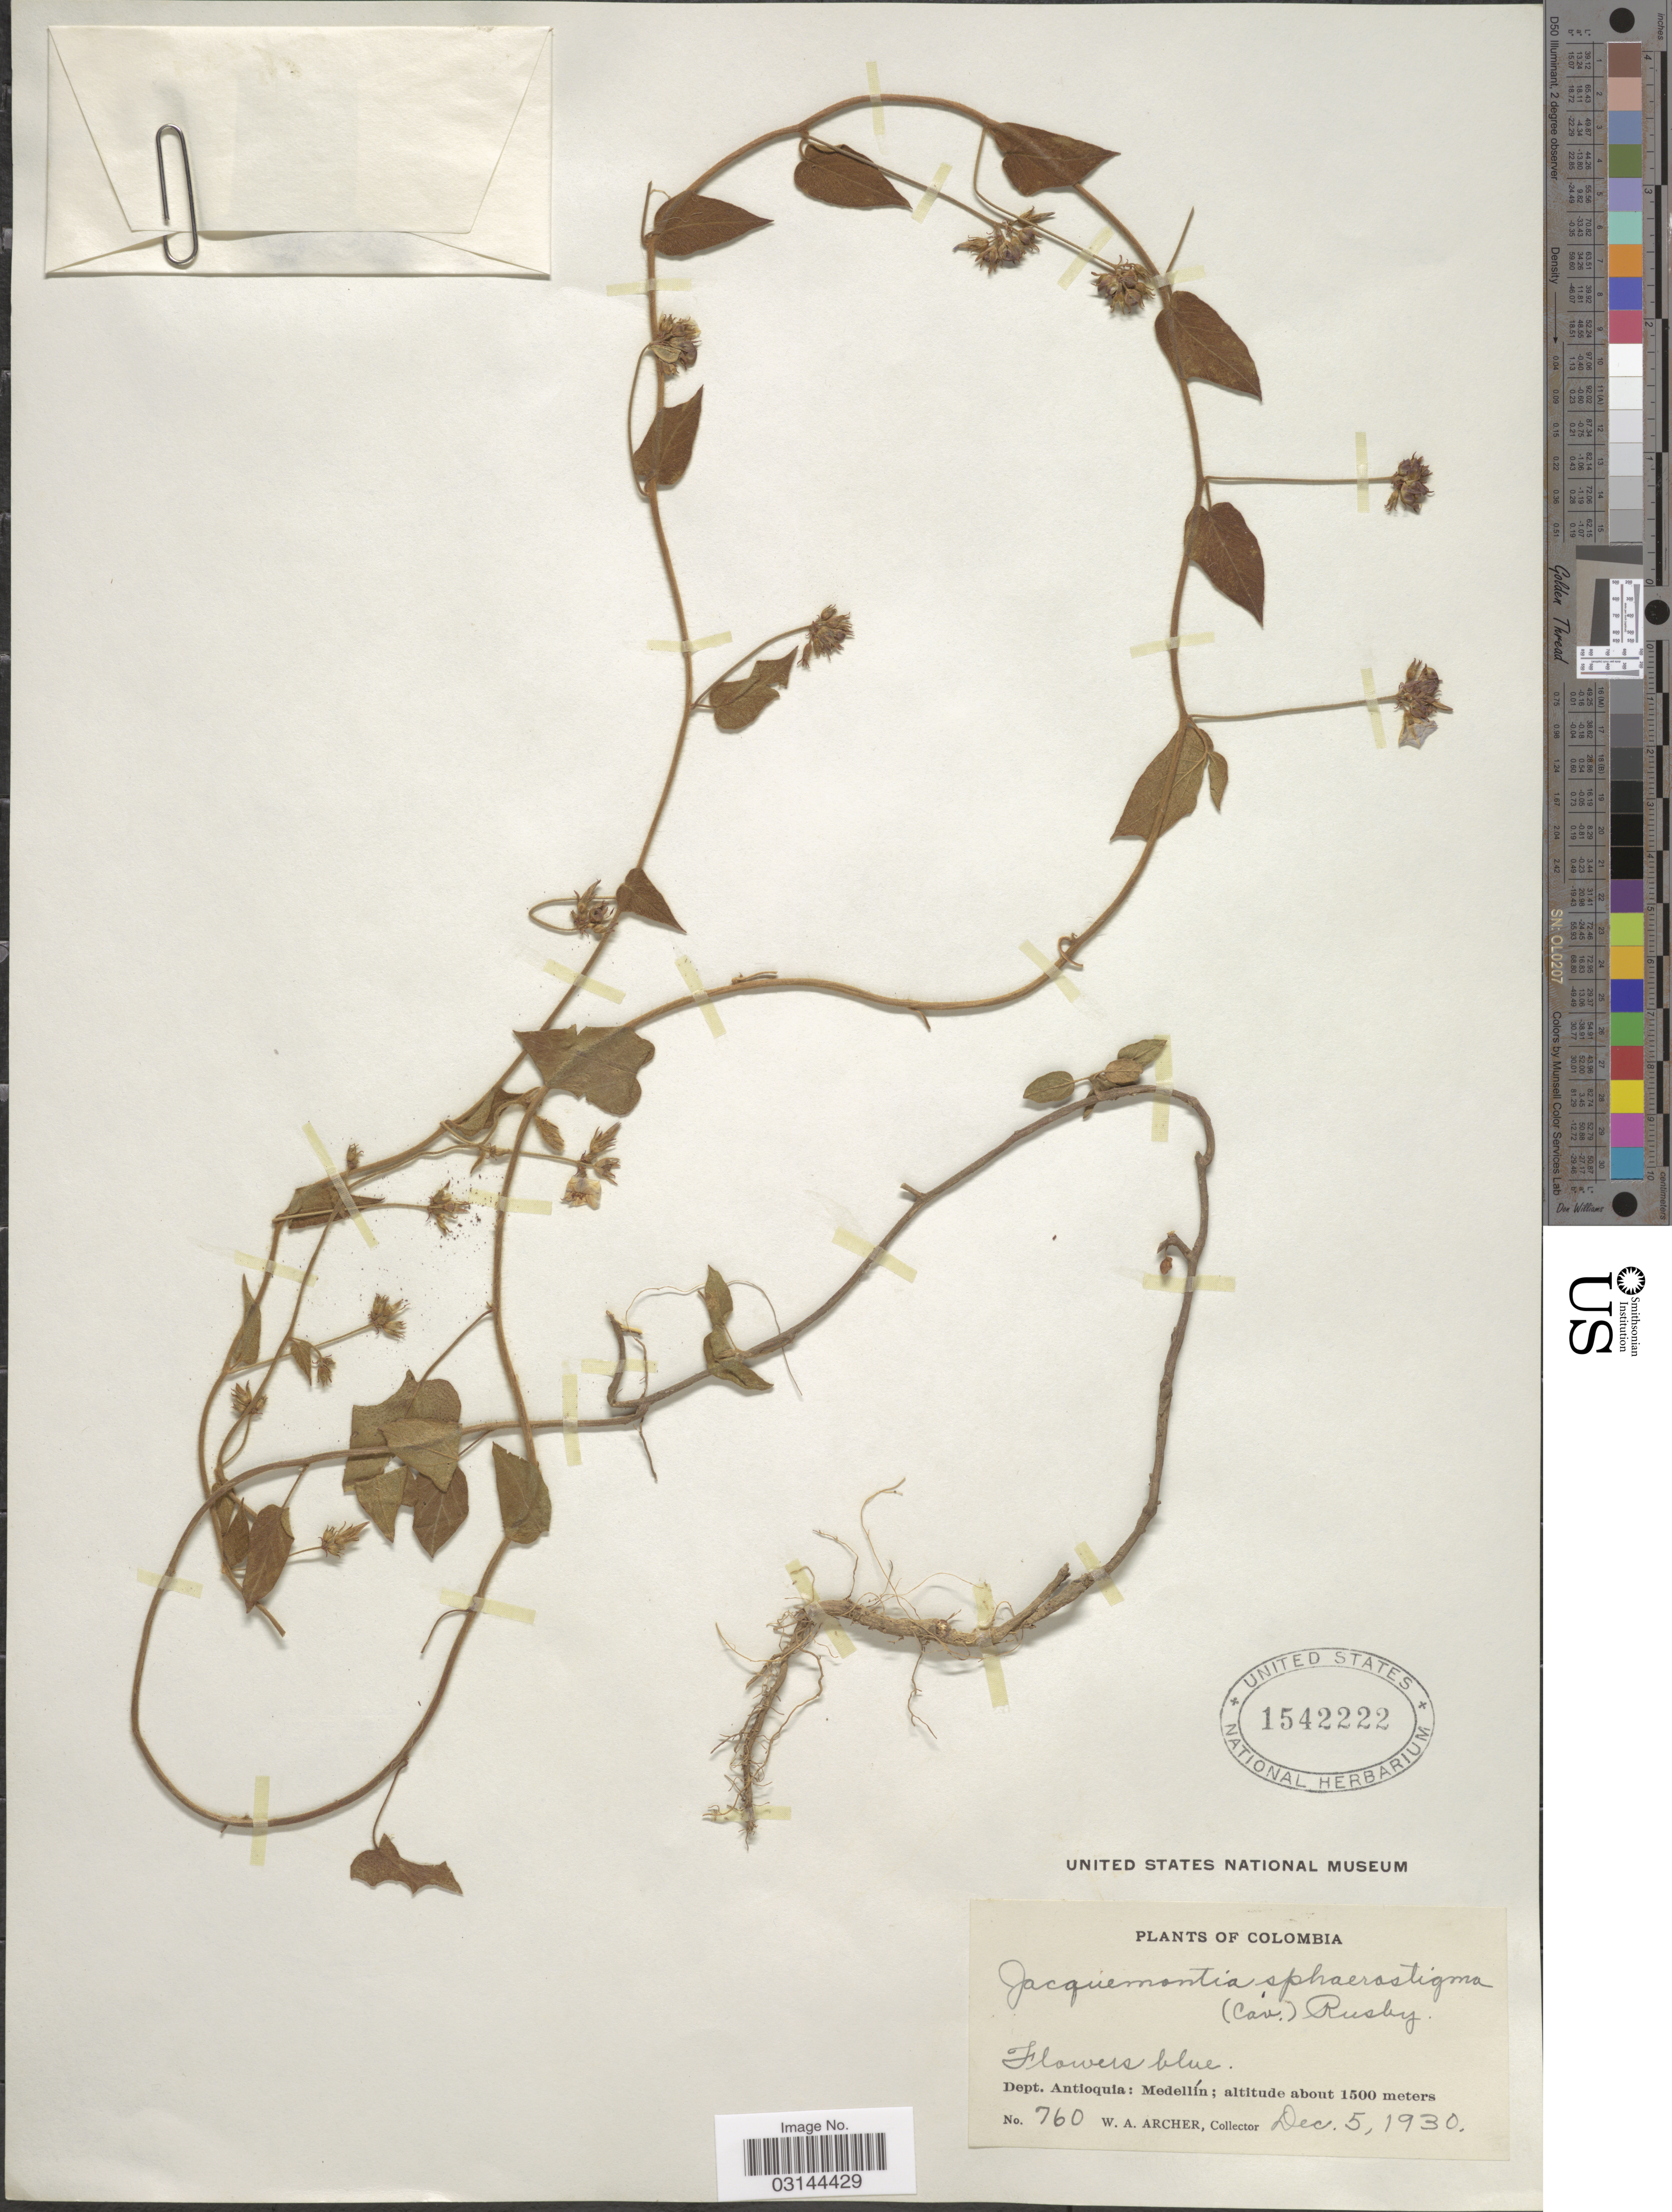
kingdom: Plantae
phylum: Tracheophyta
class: Magnoliopsida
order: Solanales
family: Convolvulaceae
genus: Jacquemontia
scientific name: Jacquemontia sphaerostigma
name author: (Cav.) Rusby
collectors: W. Archer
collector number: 760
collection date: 1930-12-05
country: Colombia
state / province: Antioquia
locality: Dept. Antioquia: Medellín.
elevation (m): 1500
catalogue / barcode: US 1542222